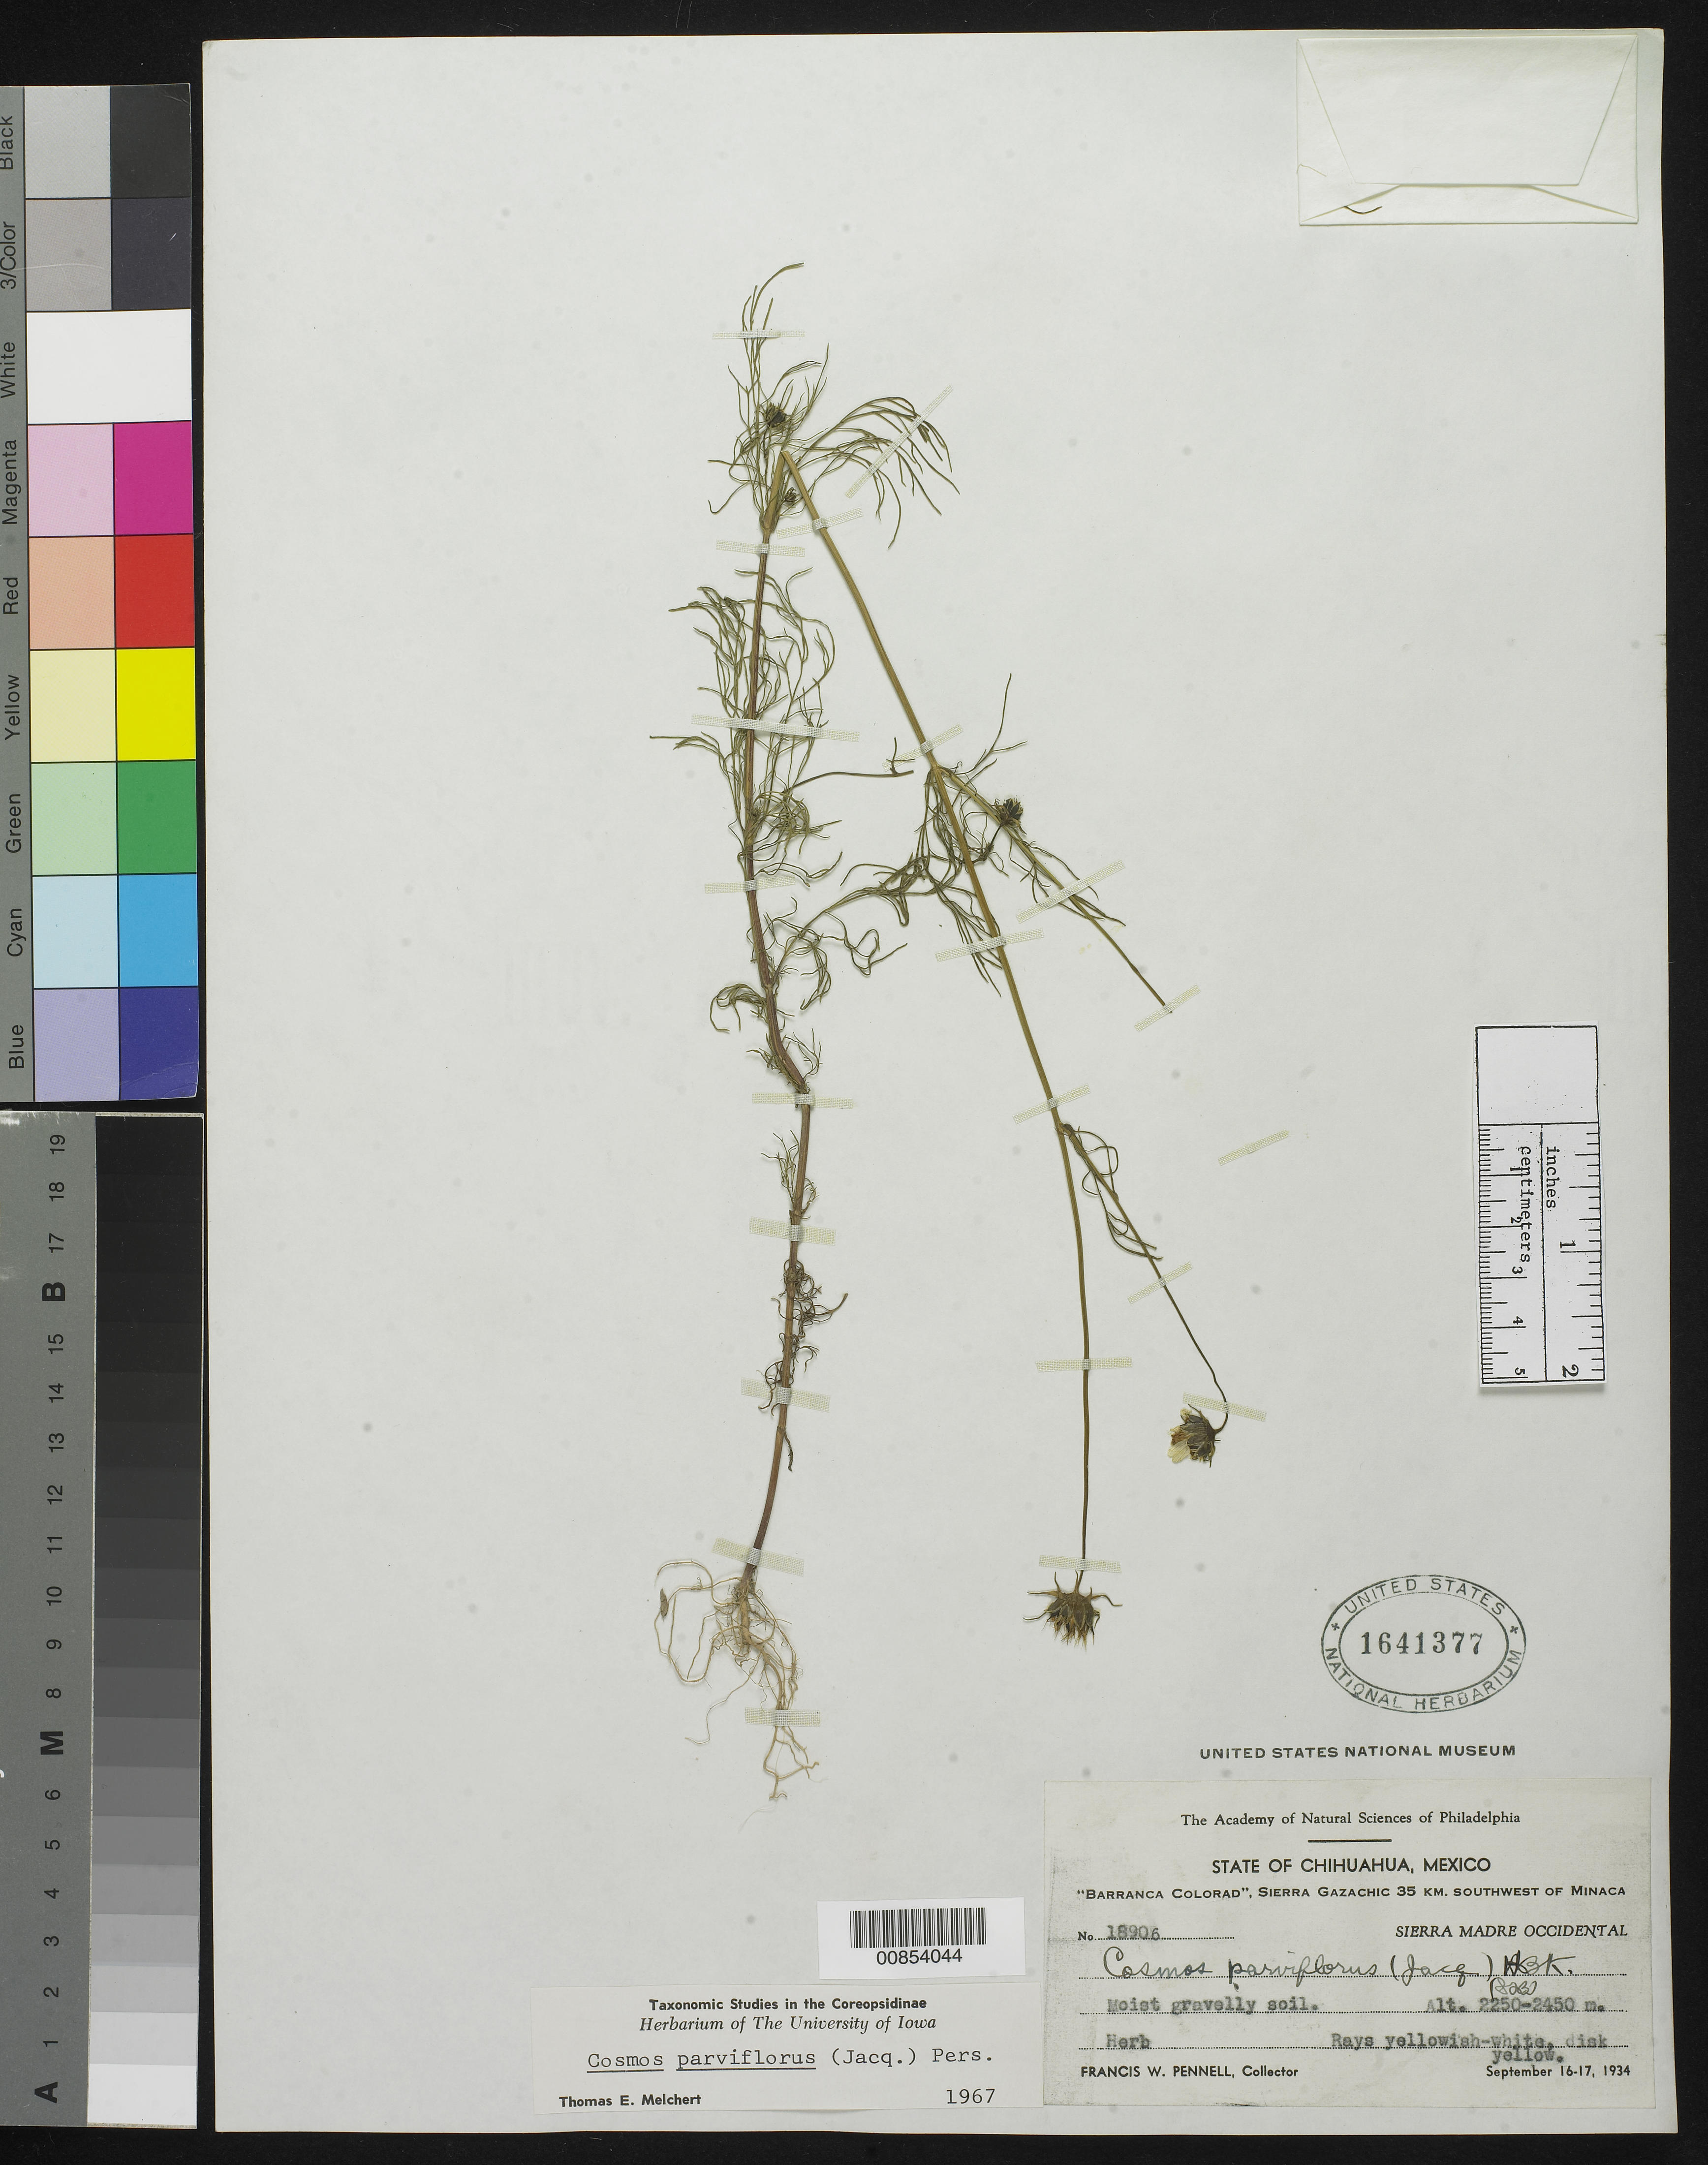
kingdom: Plantae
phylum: Tracheophyta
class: Magnoliopsida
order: Asterales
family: Asteraceae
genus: Cosmos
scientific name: Cosmos parviflorus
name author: (Jacq.) Pers.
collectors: F. W. Pennell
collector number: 18906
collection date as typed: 16 Sep 1934 to 17 Sep 1934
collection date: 1934-09-16/1934-09-17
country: Mexico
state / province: Chihuahua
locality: Barranca Colorad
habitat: Moist gravelly soil.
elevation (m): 2450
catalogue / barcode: US 1641377